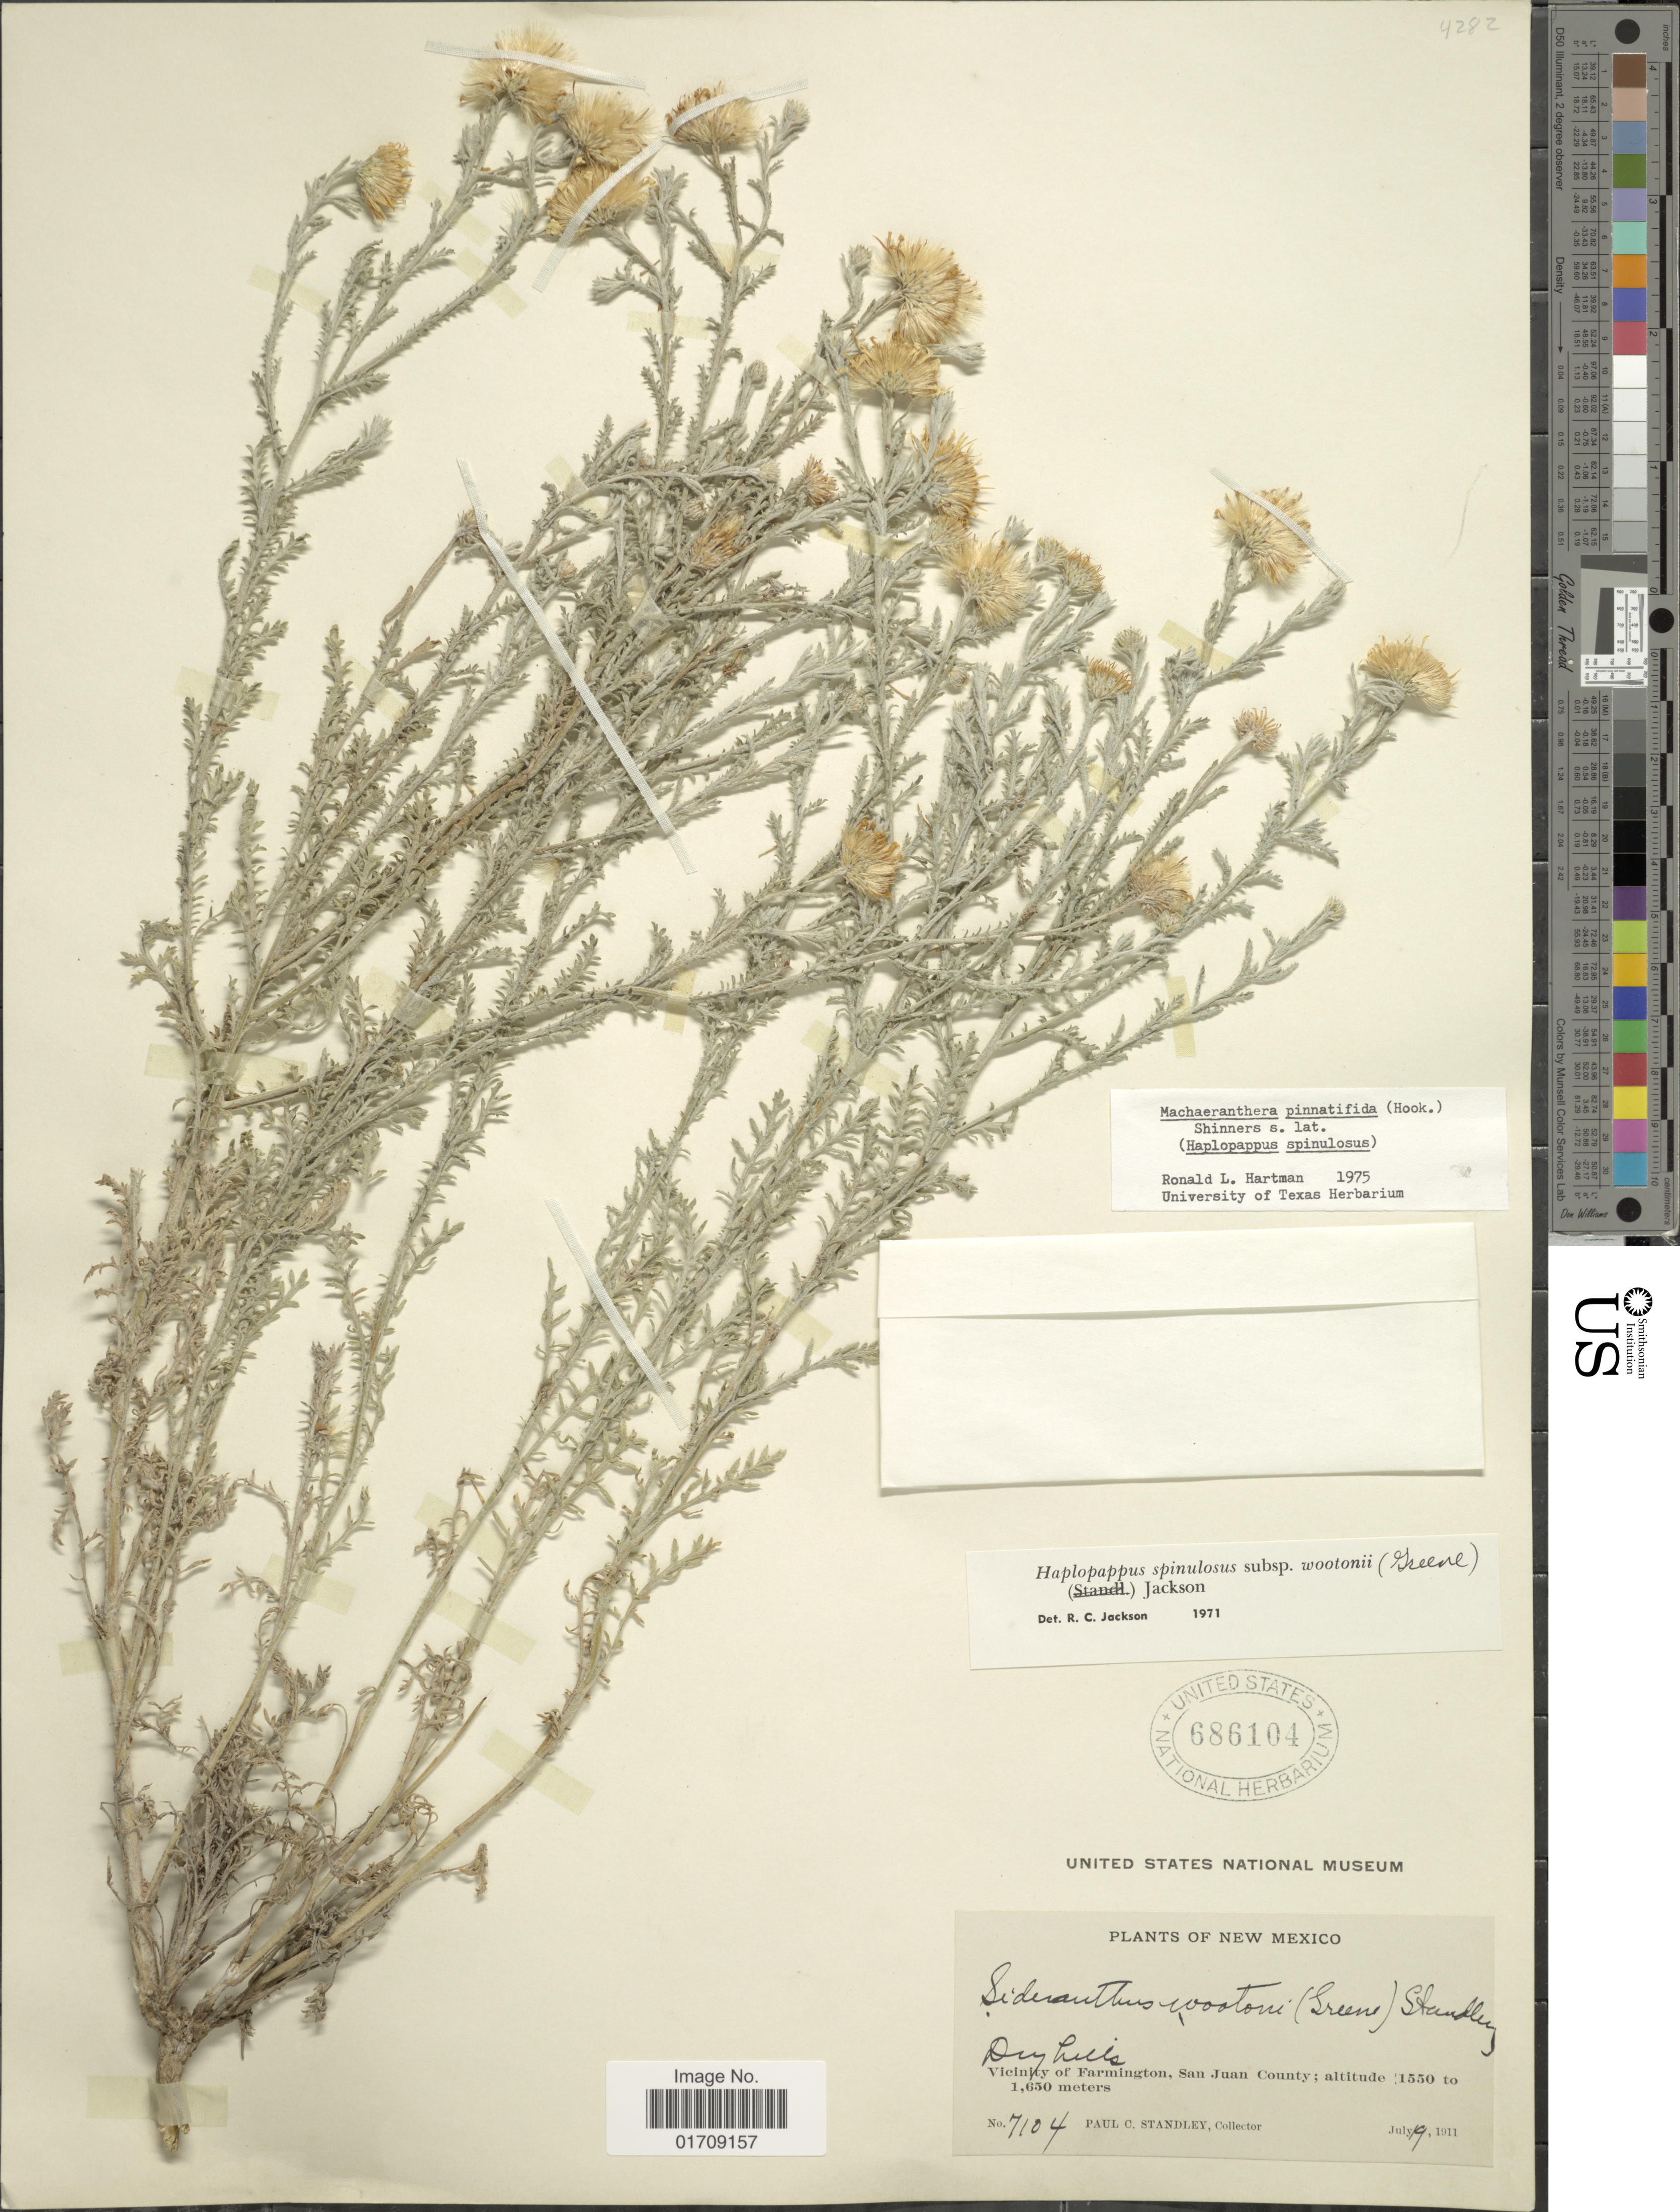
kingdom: Plantae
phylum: Tracheophyta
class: Magnoliopsida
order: Asterales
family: Asteraceae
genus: Machaeranthera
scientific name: Machaeranthera pinnatifida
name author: (Hook.) Shinners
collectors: P. C. Standley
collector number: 7104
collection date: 1911-07-19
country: United States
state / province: New Mexico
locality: Vicinity of Farmington, San Juan County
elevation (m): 1550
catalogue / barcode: US 686104